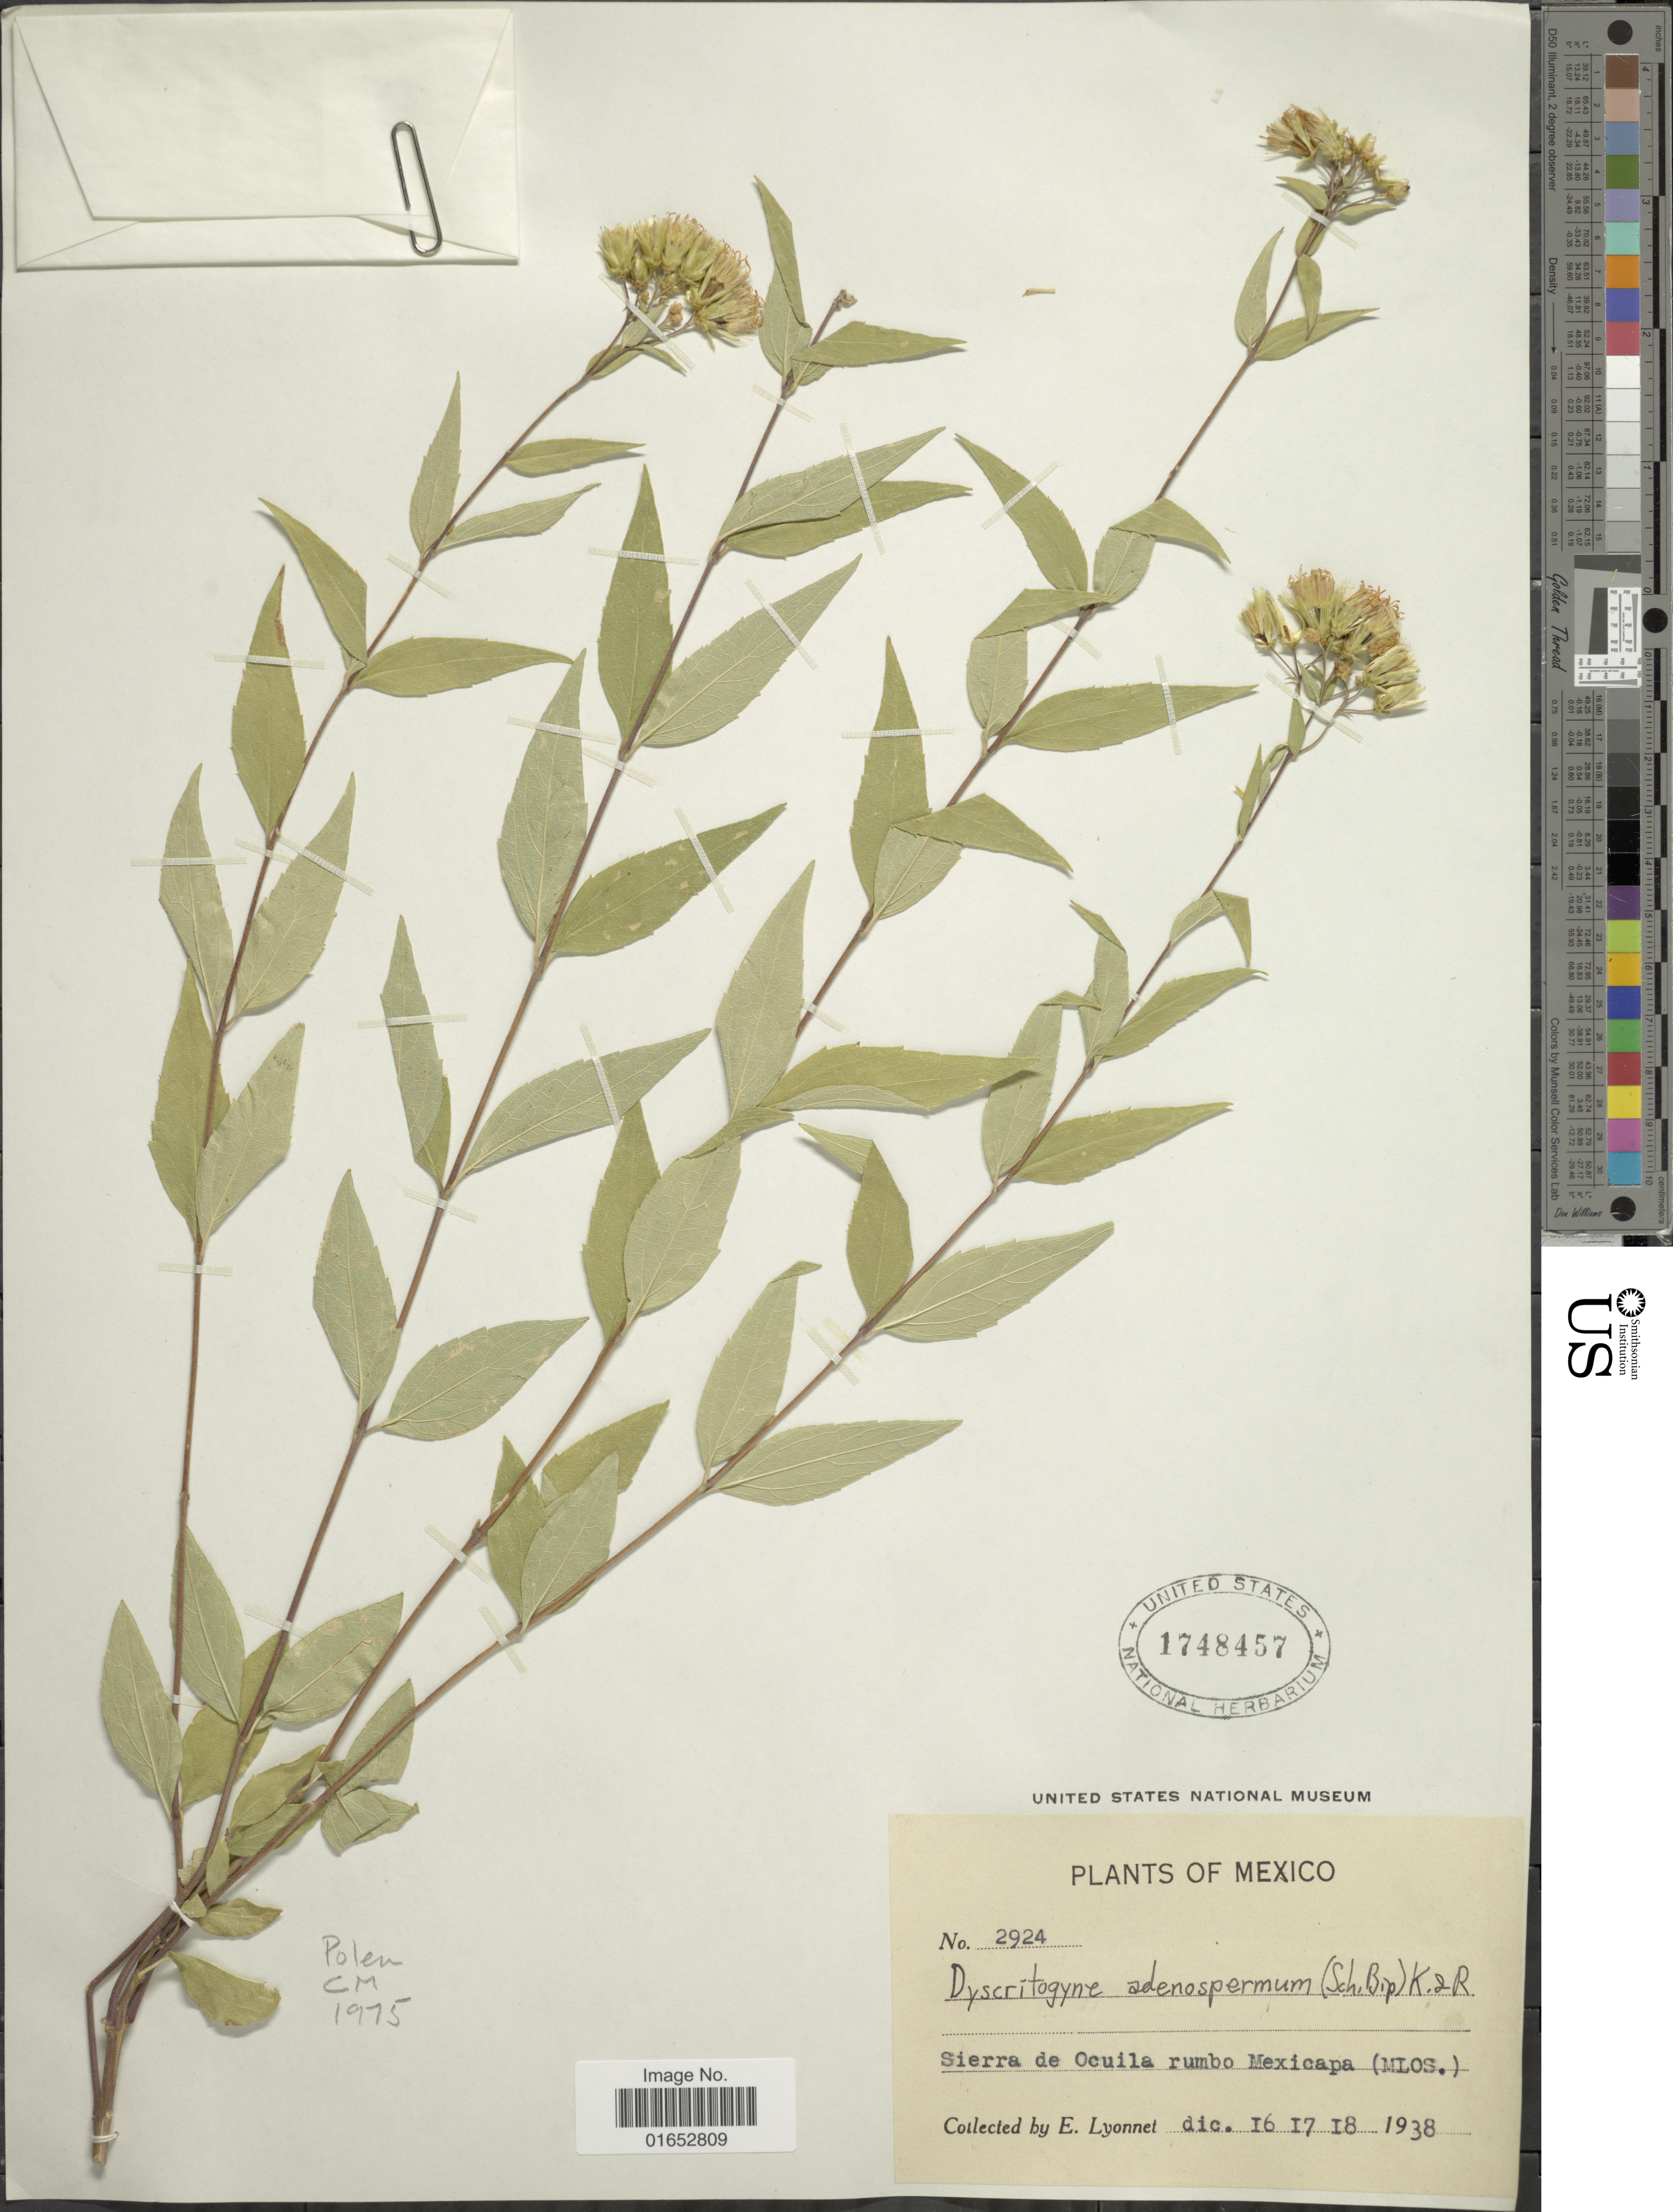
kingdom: Plantae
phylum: Tracheophyta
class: Magnoliopsida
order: Asterales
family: Asteraceae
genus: Dyscritogyne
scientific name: Dyscritogyne adenosperma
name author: (Sch. Bip.) R.M. King & H. Rob.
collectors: E. Lyonnet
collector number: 2924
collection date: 1938-12-16/1938-12-18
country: Mexico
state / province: Morelos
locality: Sierra de Ocuila rumbo Mexicapa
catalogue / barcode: US 1748457